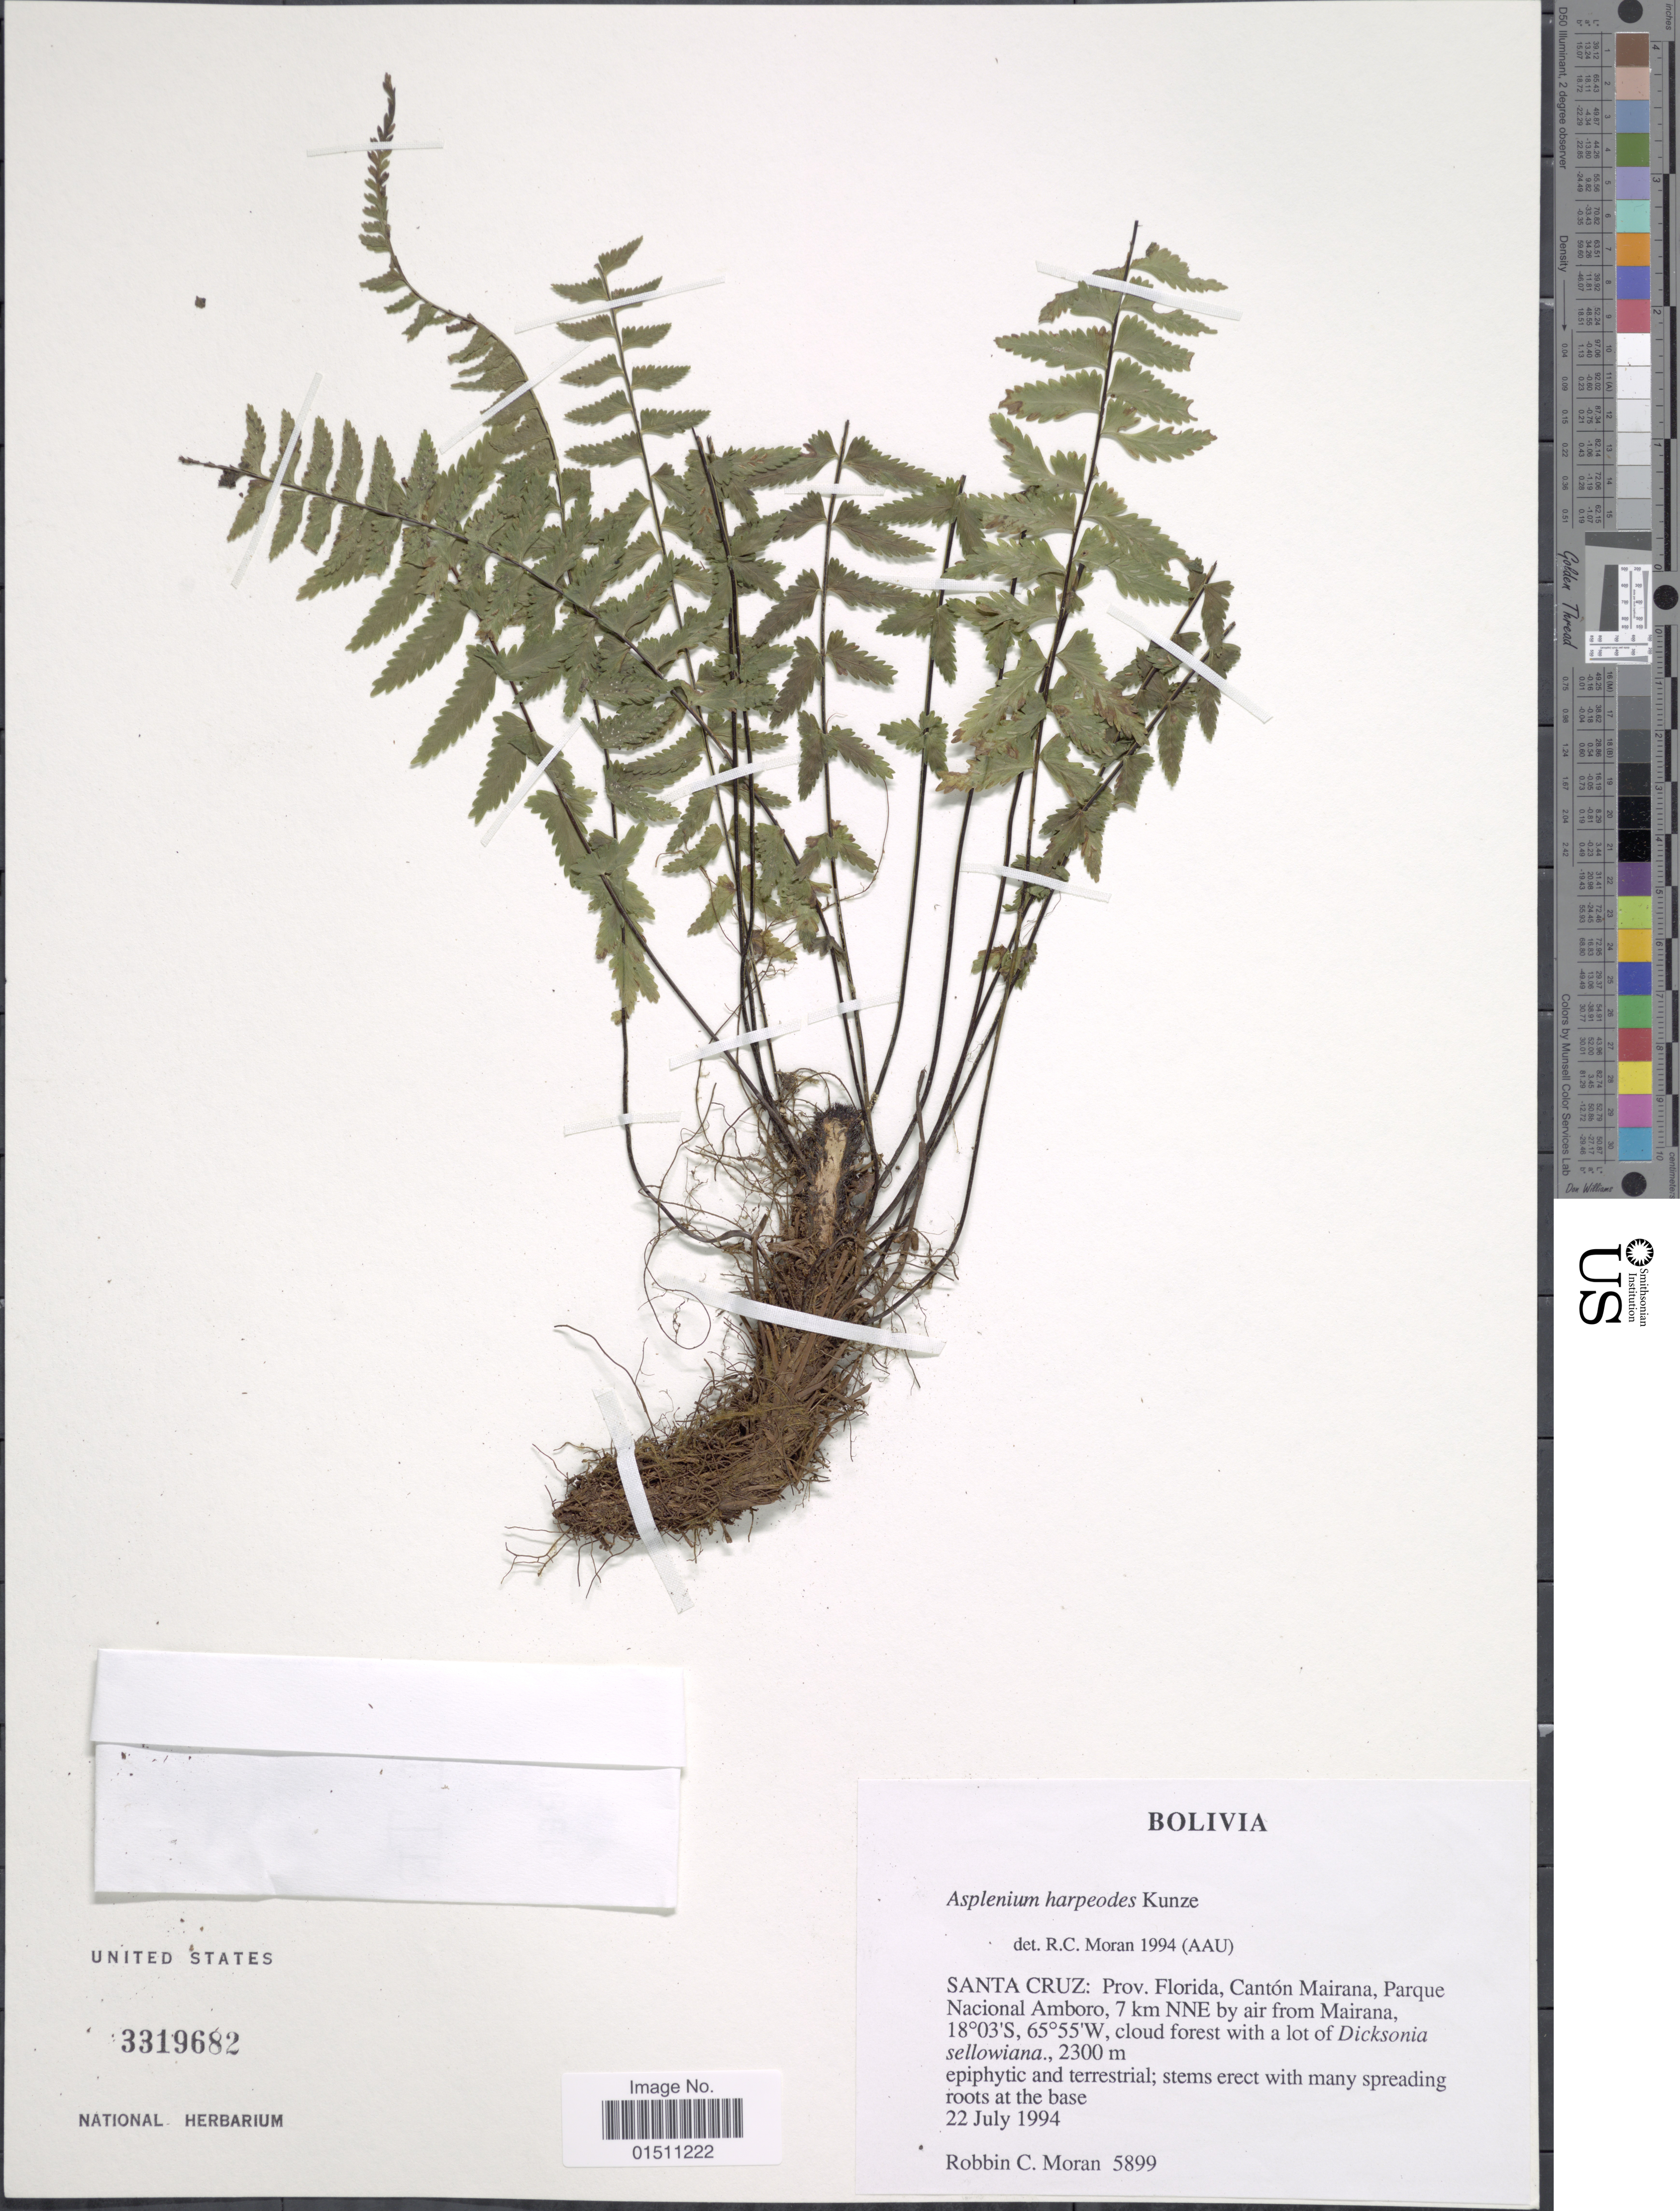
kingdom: Plantae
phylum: Tracheophyta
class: Polypodiopsida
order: Polypodiales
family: Aspleniaceae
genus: Asplenium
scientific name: Asplenium harpeodes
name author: Kunze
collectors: R. C. Moran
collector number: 5899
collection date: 1994-07-22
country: Bolivia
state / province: Santa Cruz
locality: Bolivia, Prov. Florida, Canton Mairana, Parque Nacional Amboro, 7 km NNE by air from Mairana.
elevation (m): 2300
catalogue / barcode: US 3319682